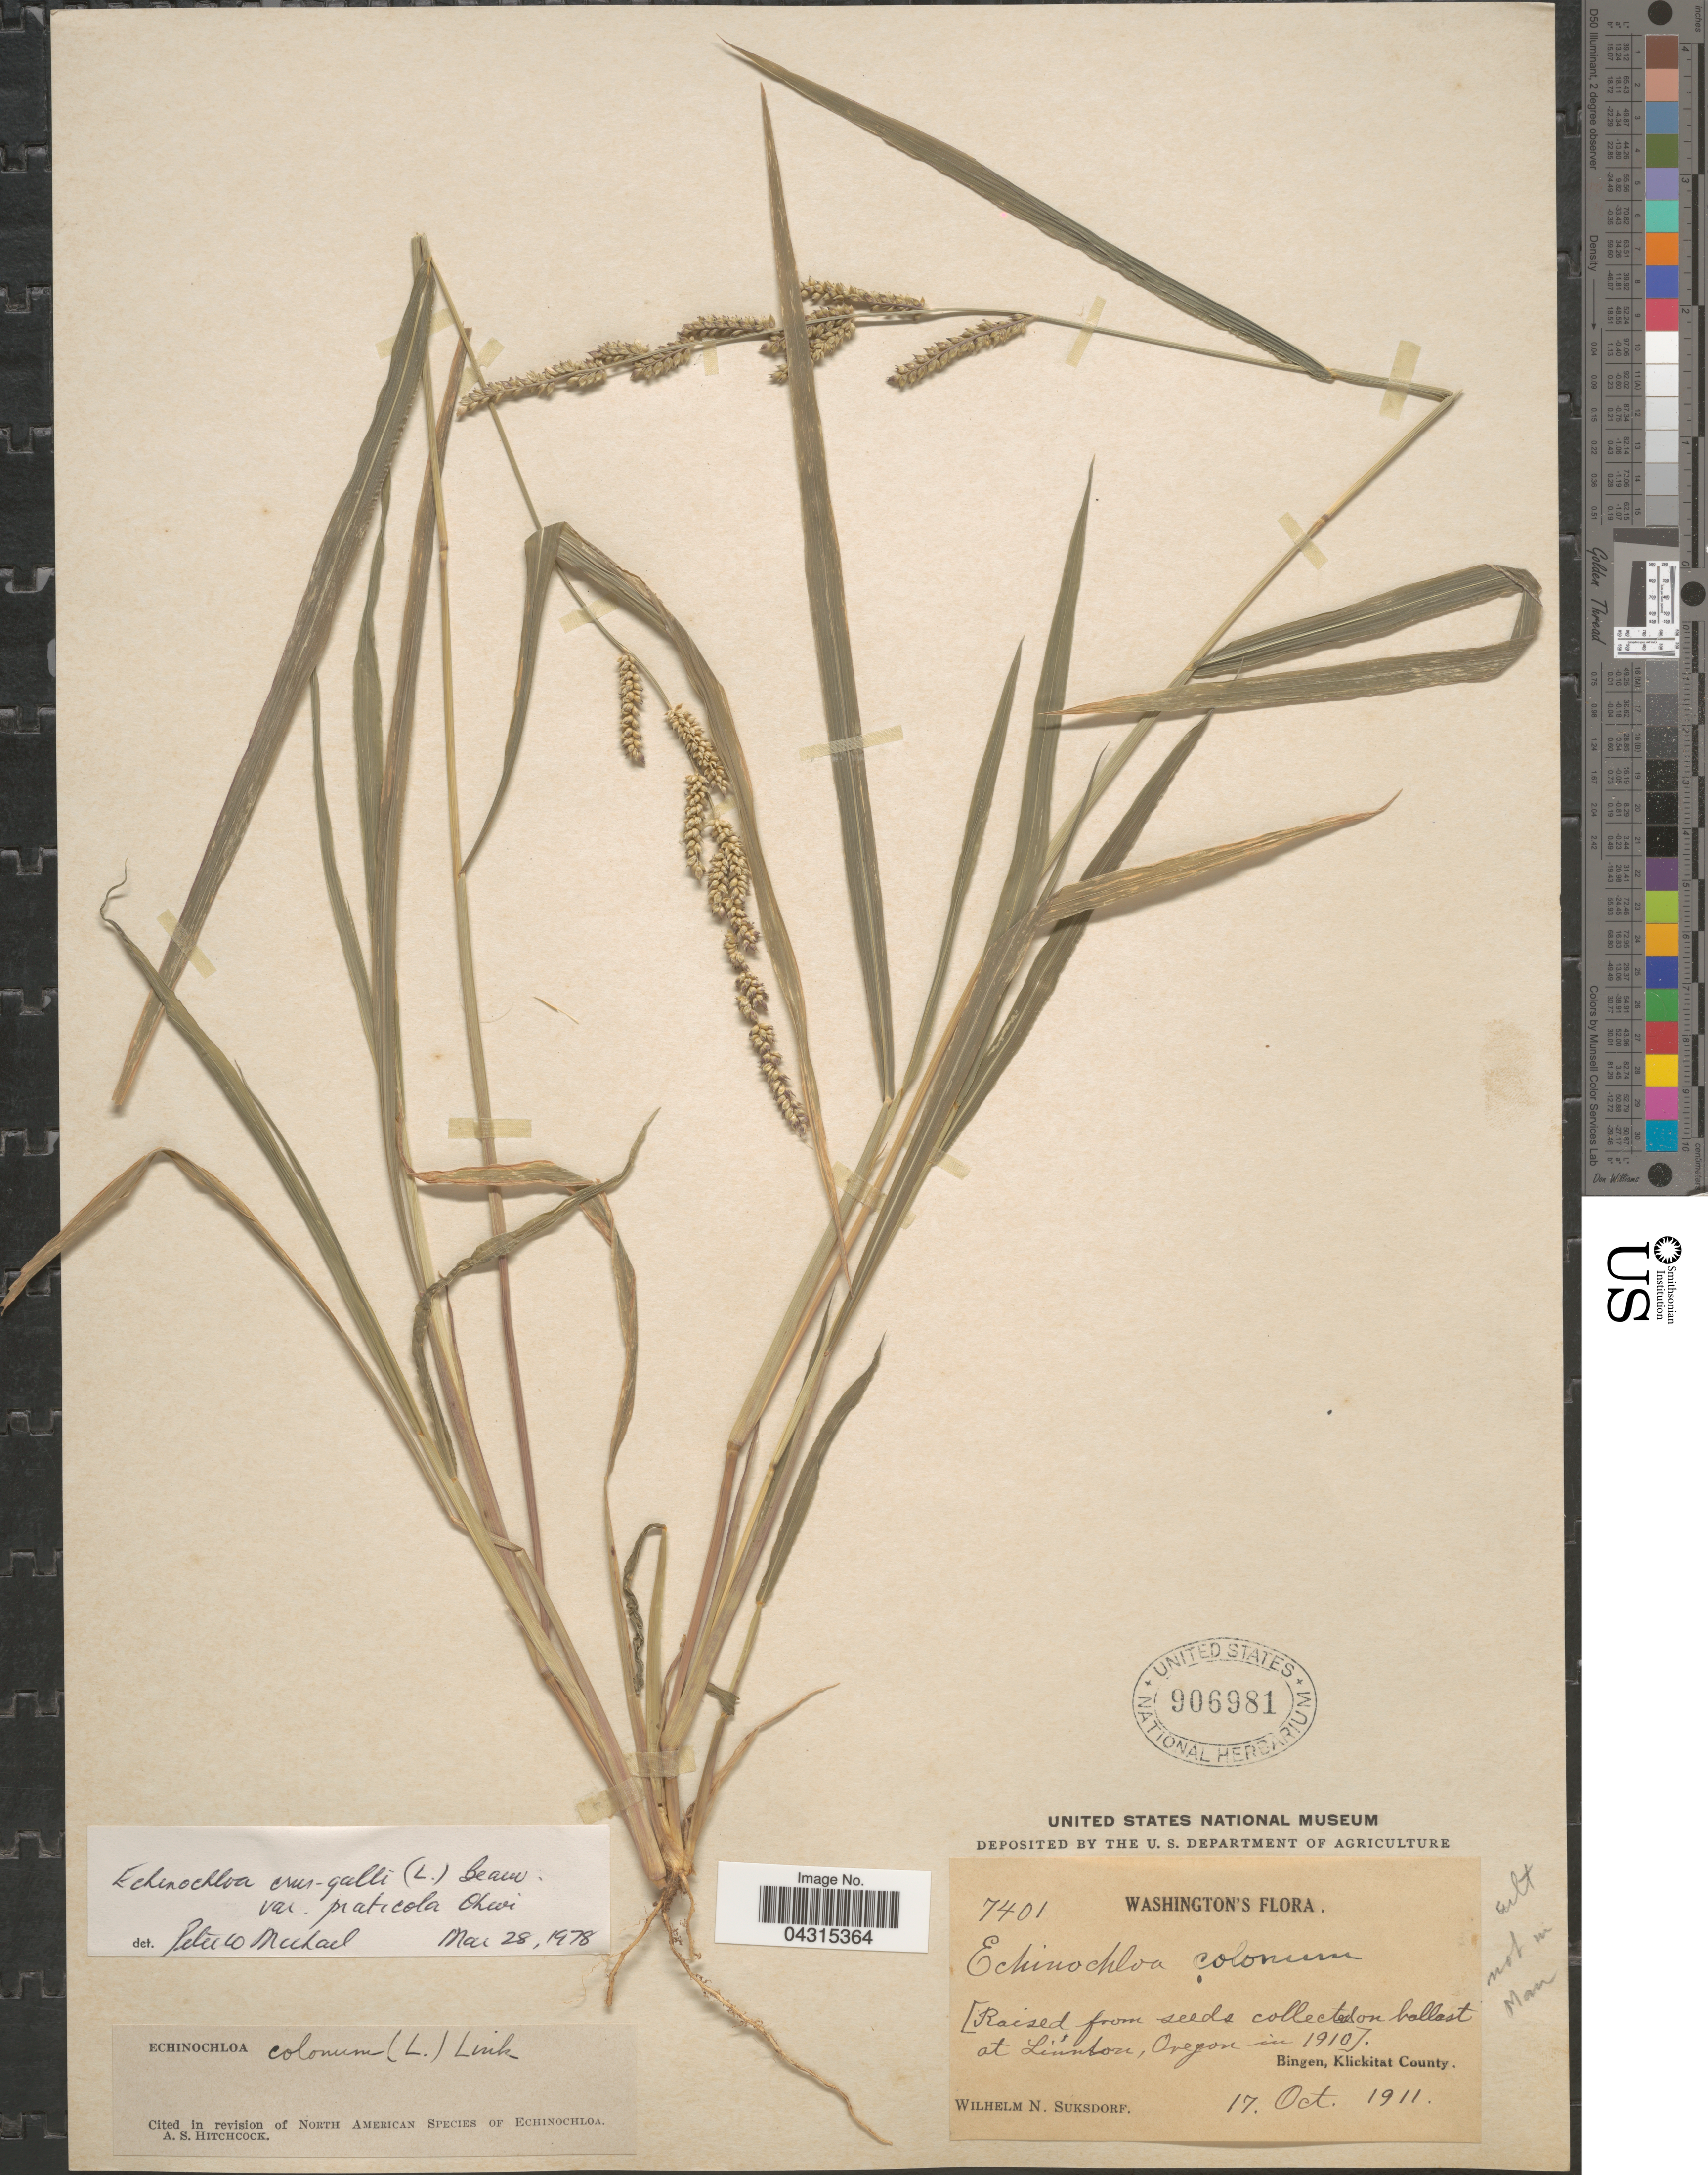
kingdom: Plantae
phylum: Tracheophyta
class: Liliopsida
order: Poales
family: Poaceae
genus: Echinochloa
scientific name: Echinochloa crus-galli var. praticola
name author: Ohwi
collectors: W. N. Suksdorf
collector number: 7401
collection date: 1911-10-17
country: United States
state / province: Washington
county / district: Klickitat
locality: Bingen, Klickitat County.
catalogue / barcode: US 906981